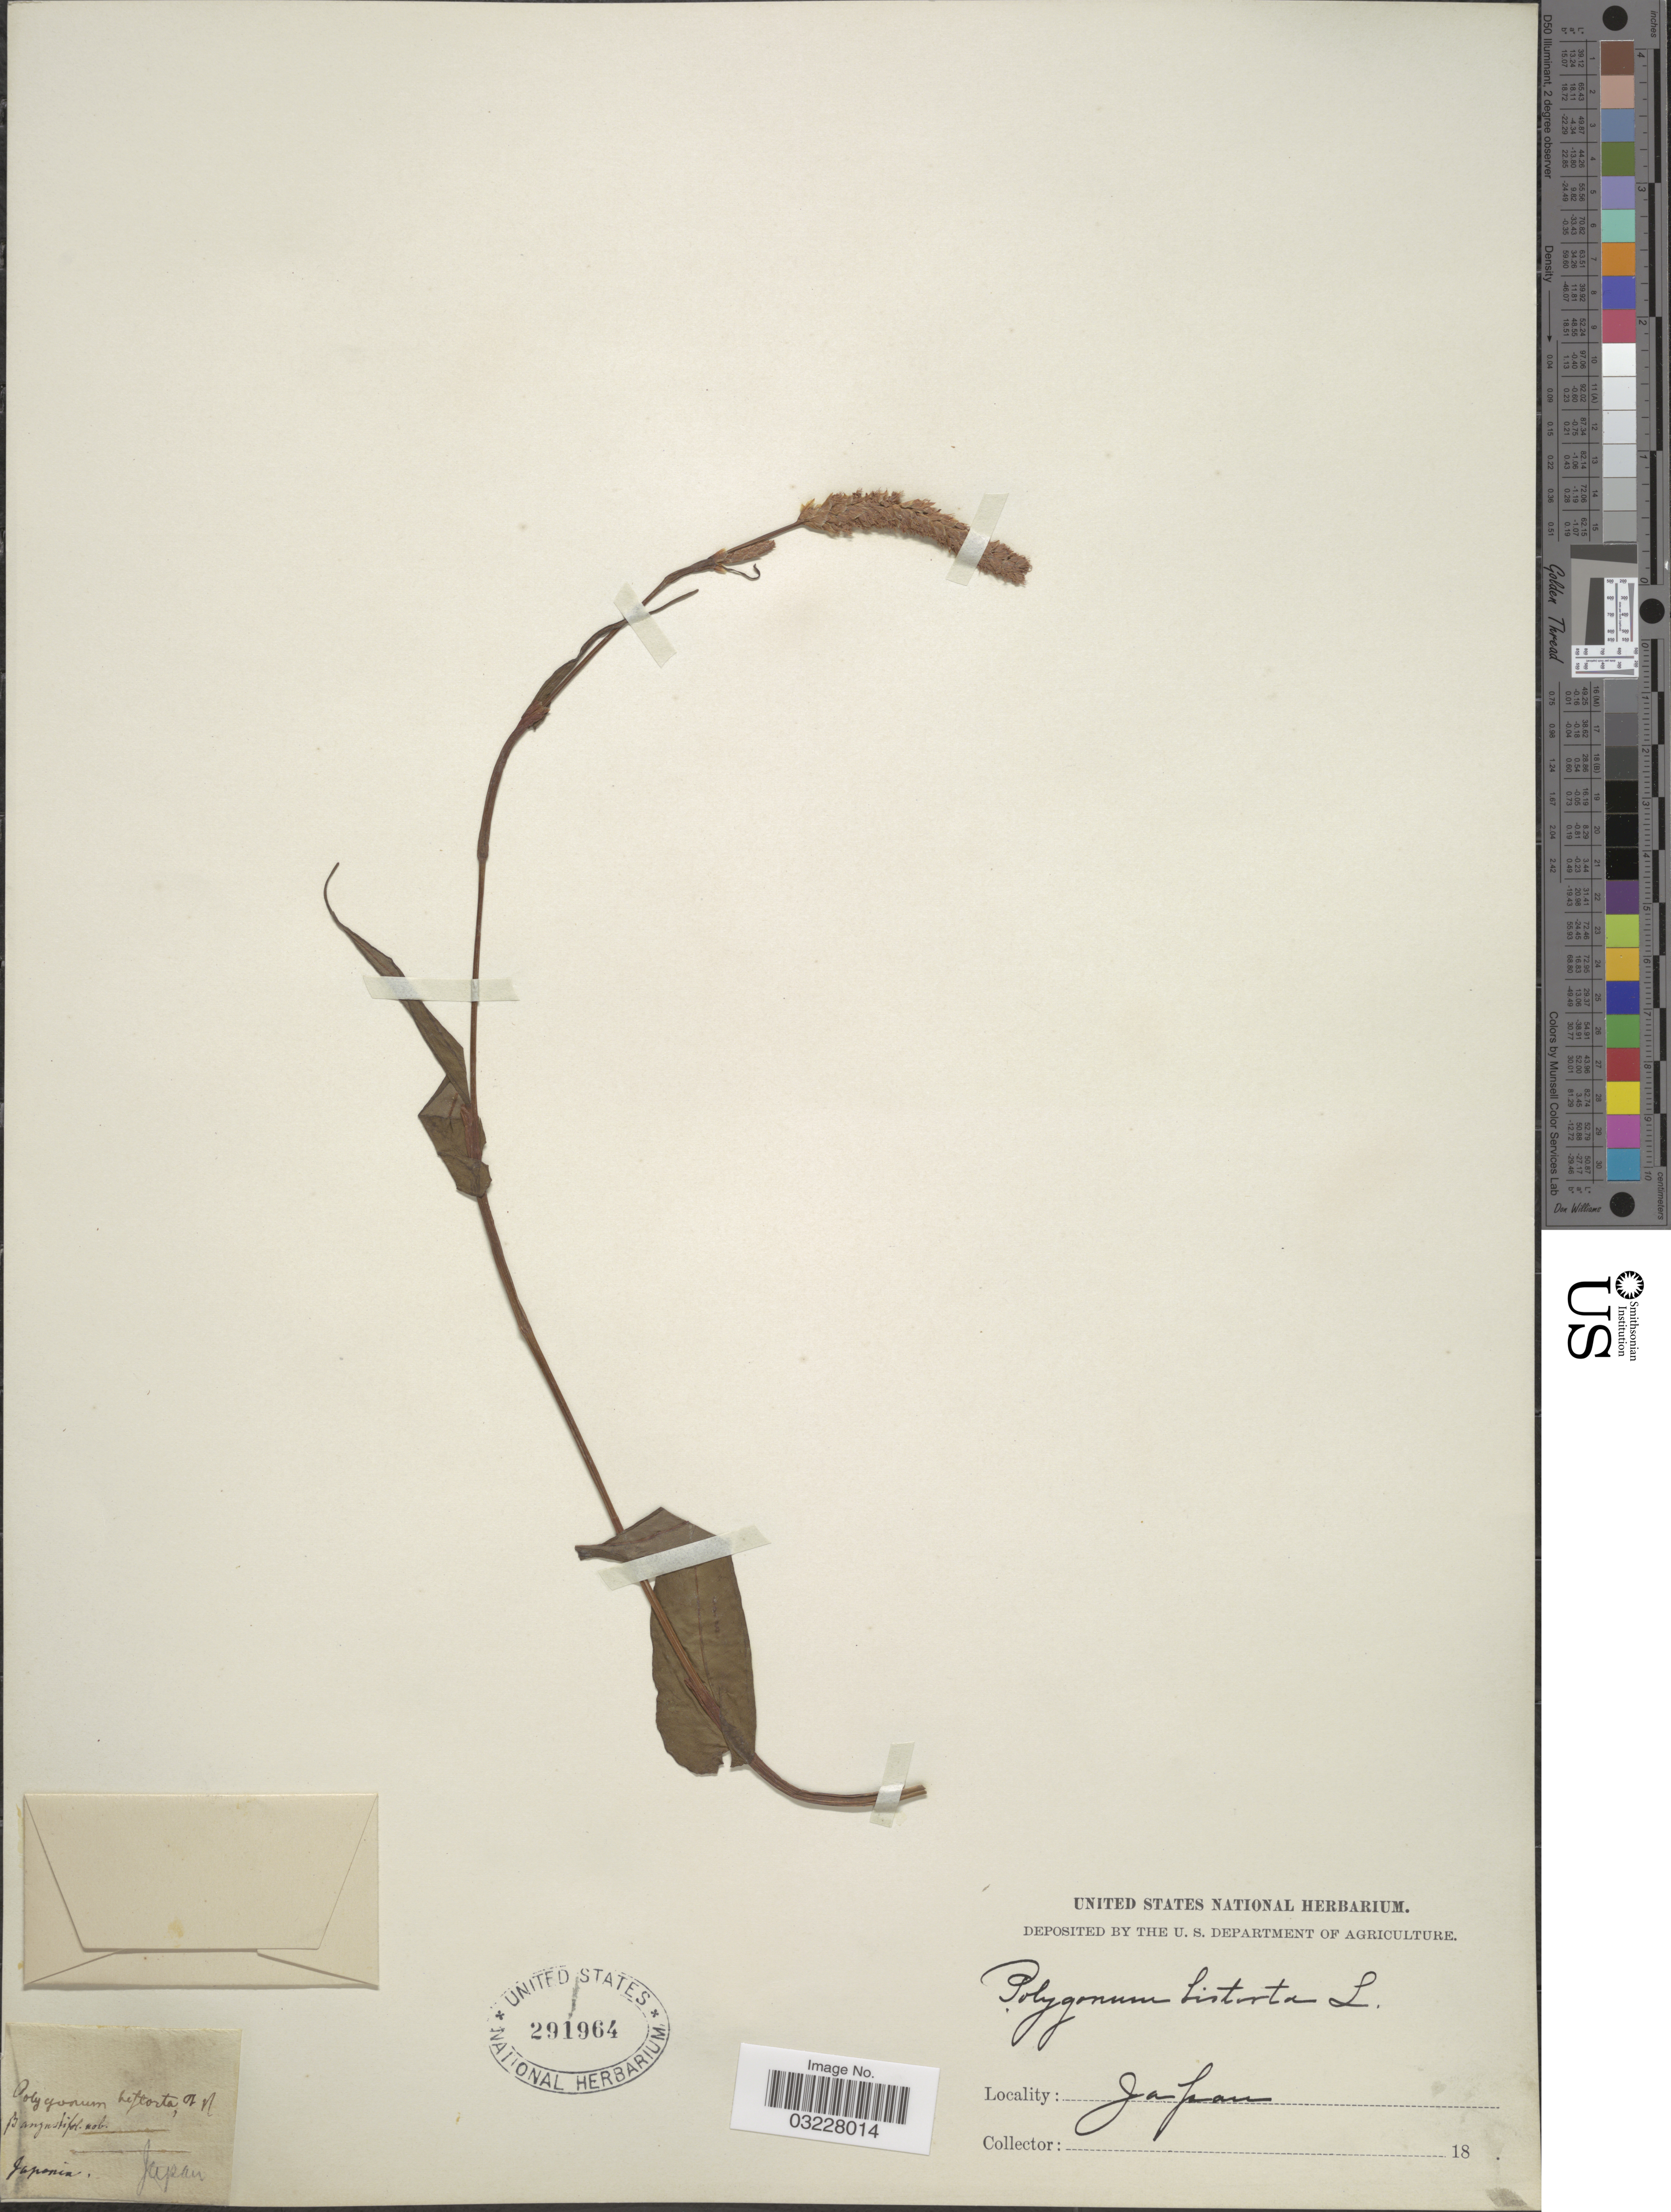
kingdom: Plantae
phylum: Tracheophyta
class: Magnoliopsida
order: Caryophyllales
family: Polygonaceae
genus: Bistorta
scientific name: Bistorta officinalis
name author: Delarbre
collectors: ex herb. United States National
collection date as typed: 18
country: Japan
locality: Japonia.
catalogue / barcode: US 291964